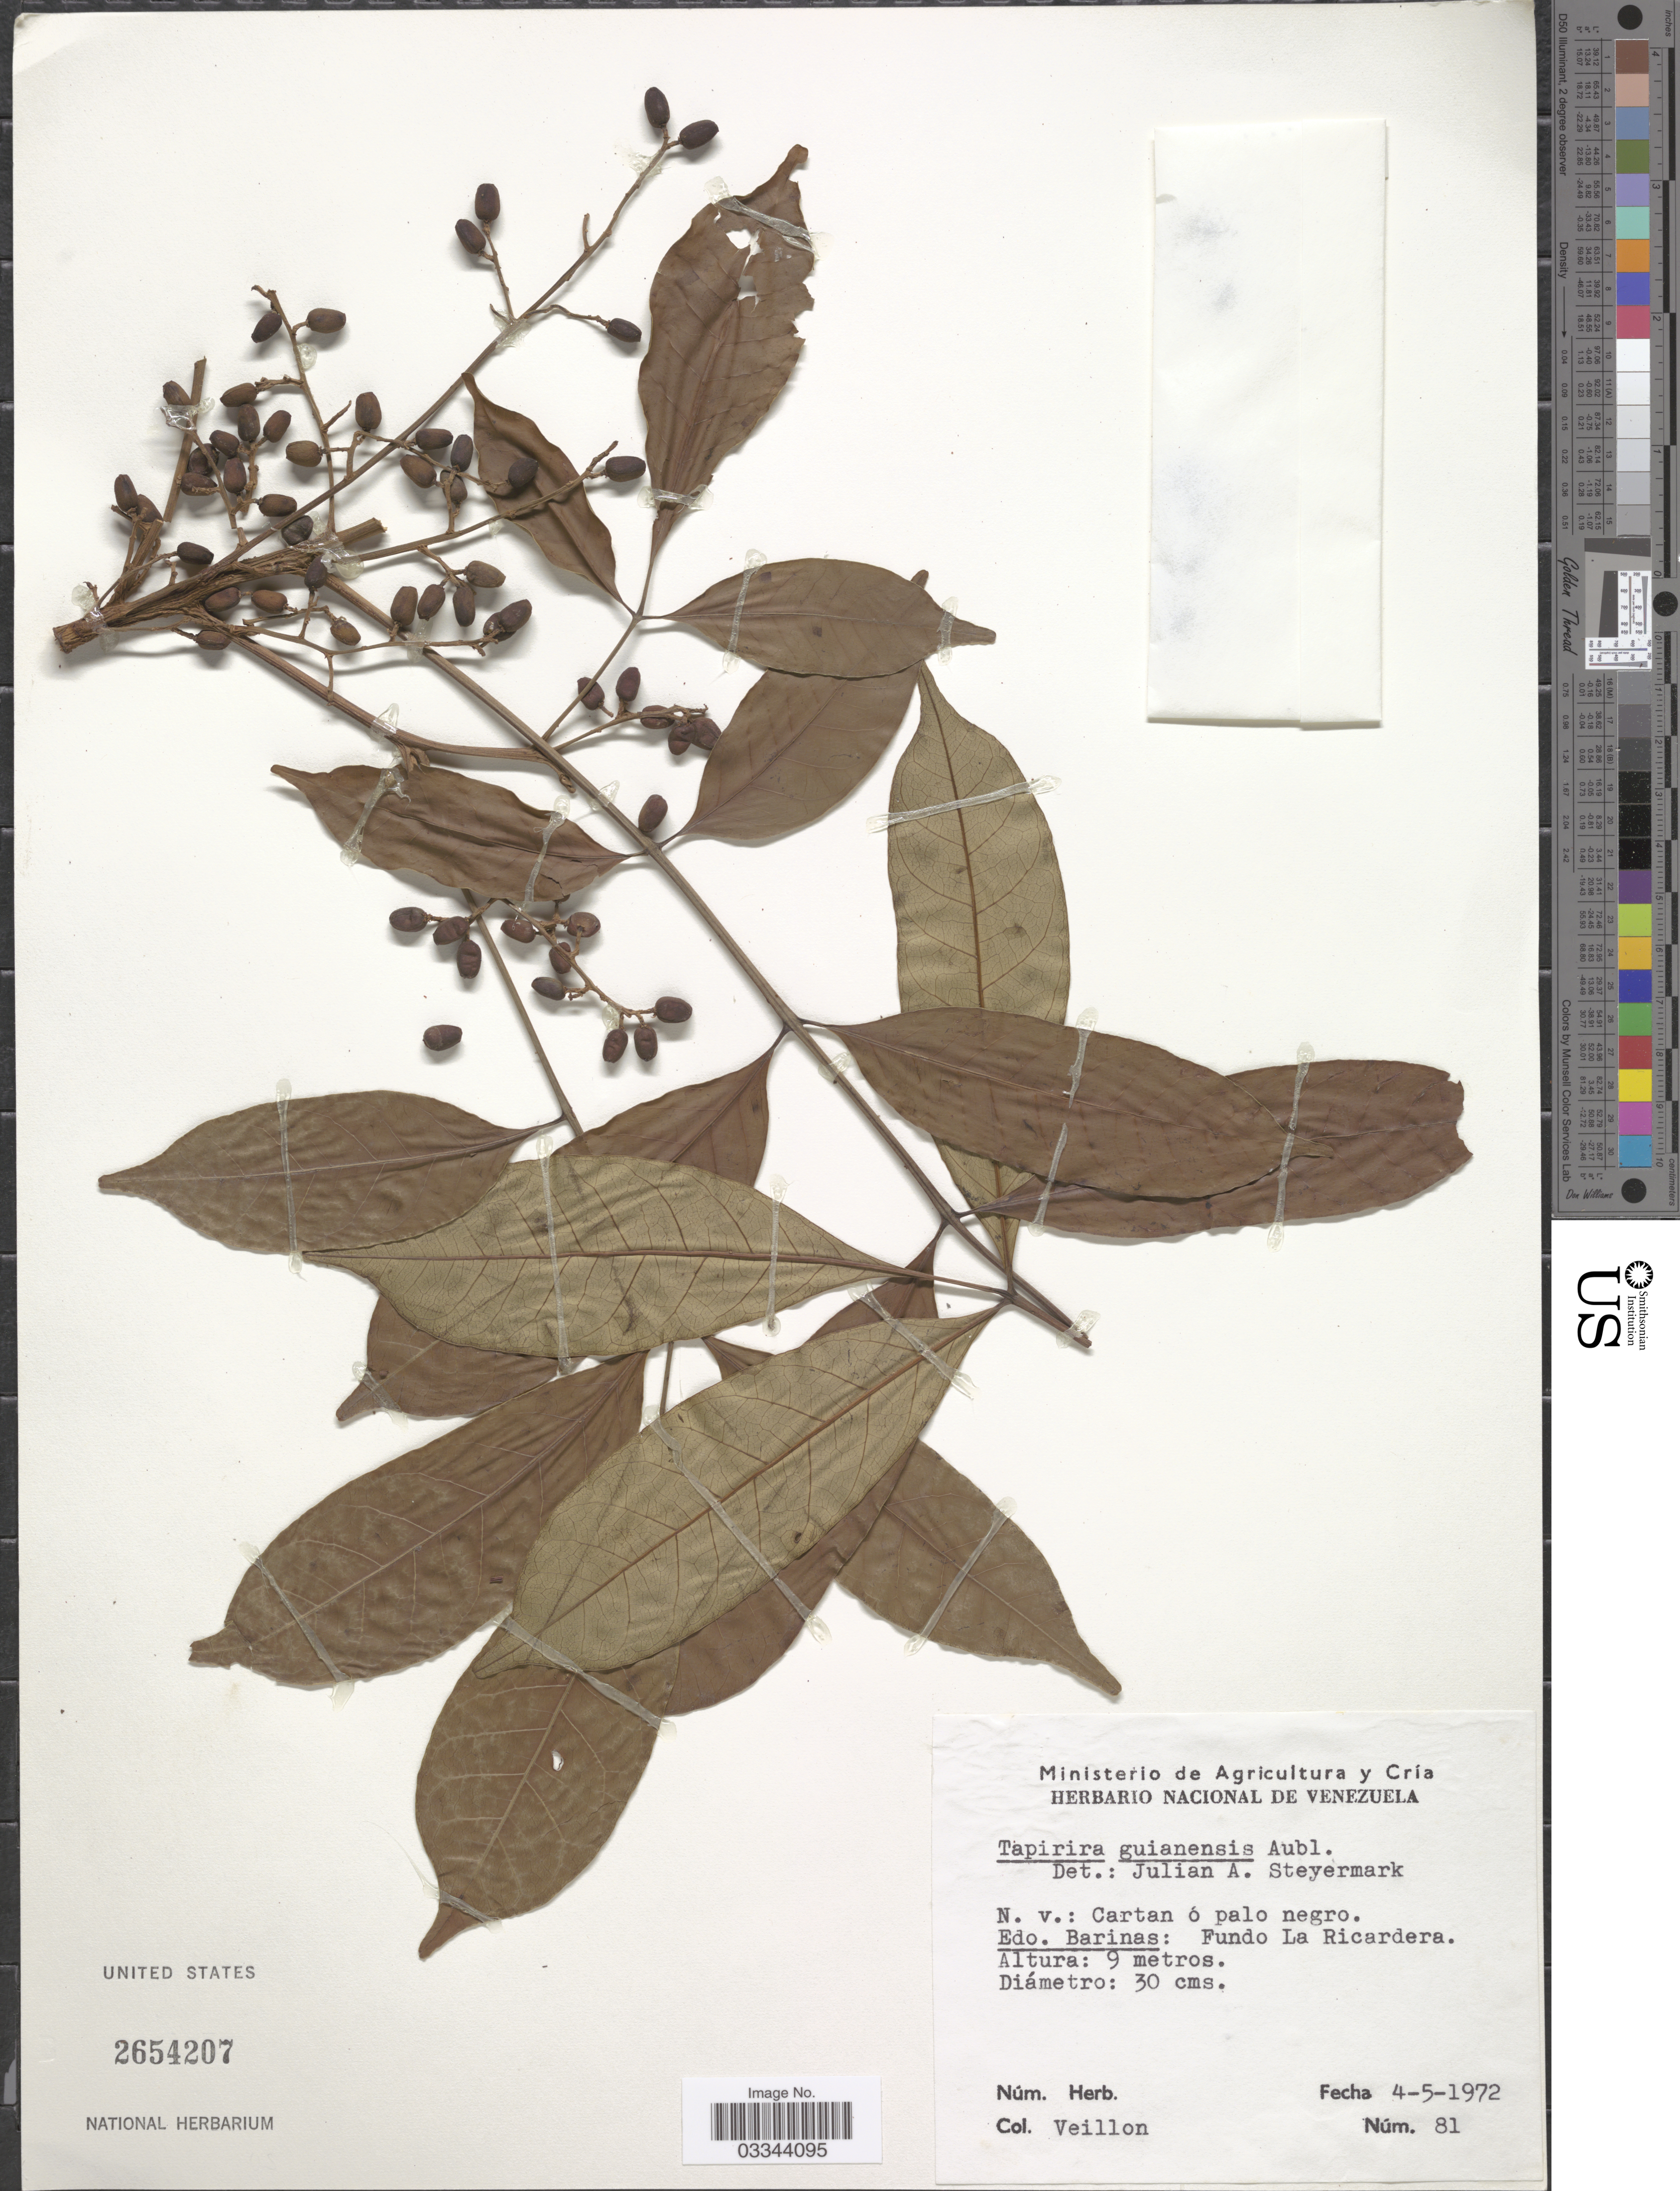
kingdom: Plantae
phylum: Tracheophyta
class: Magnoliopsida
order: Sapindales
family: Anacardiaceae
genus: Tapirira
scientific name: Tapirira guianensis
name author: Aubl.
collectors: -. Veillon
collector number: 81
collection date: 1972-05-04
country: Venezuela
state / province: Barinas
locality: Fundo La Ricardera.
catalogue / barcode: US 2654207